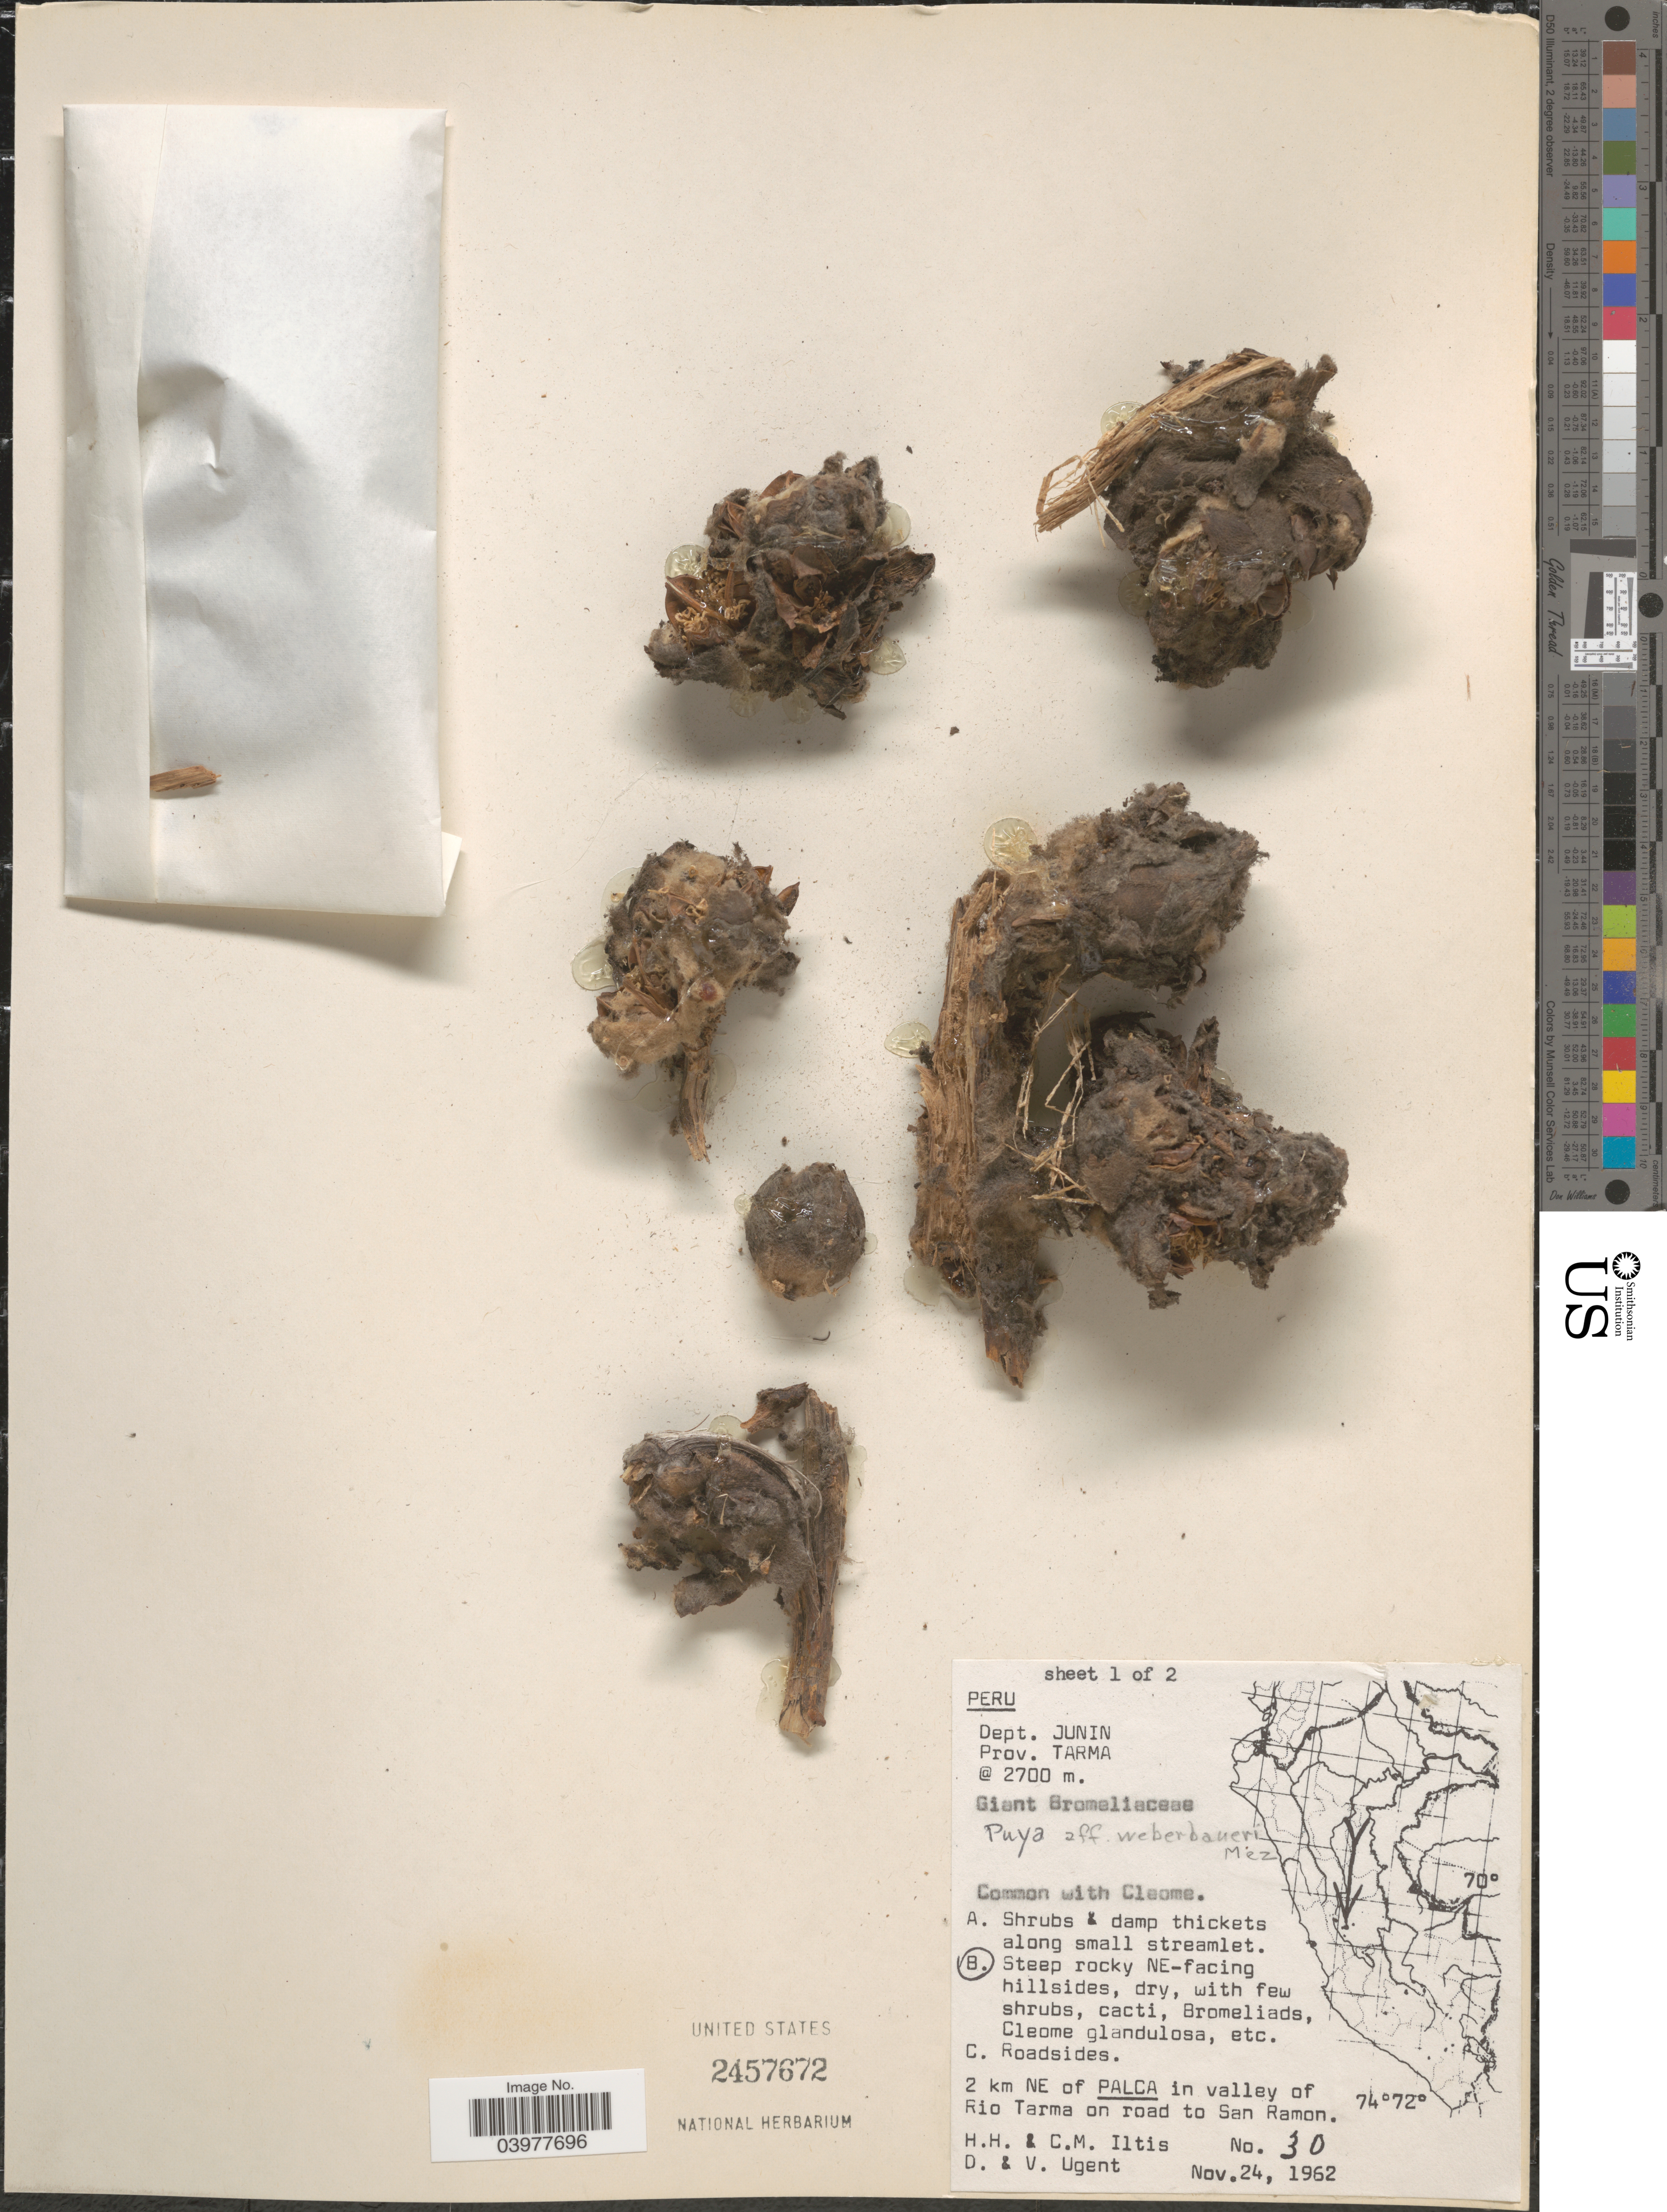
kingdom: Plantae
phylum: Tracheophyta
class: Liliopsida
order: Poales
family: Bromeliaceae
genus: Puya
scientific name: Puya weberbaueri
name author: Mez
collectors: H. H. Iltis, C. M Iltis, D. Ugent & V. Ugent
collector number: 30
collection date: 1962-11-24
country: Peru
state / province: Junín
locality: Dept. Junin. Prov. Tarma. Steep rocky NE-facing hillsides. 2 km NE of Palca in valley of Rio Tarma on road to San Ramon.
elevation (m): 2700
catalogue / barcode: US 2457672